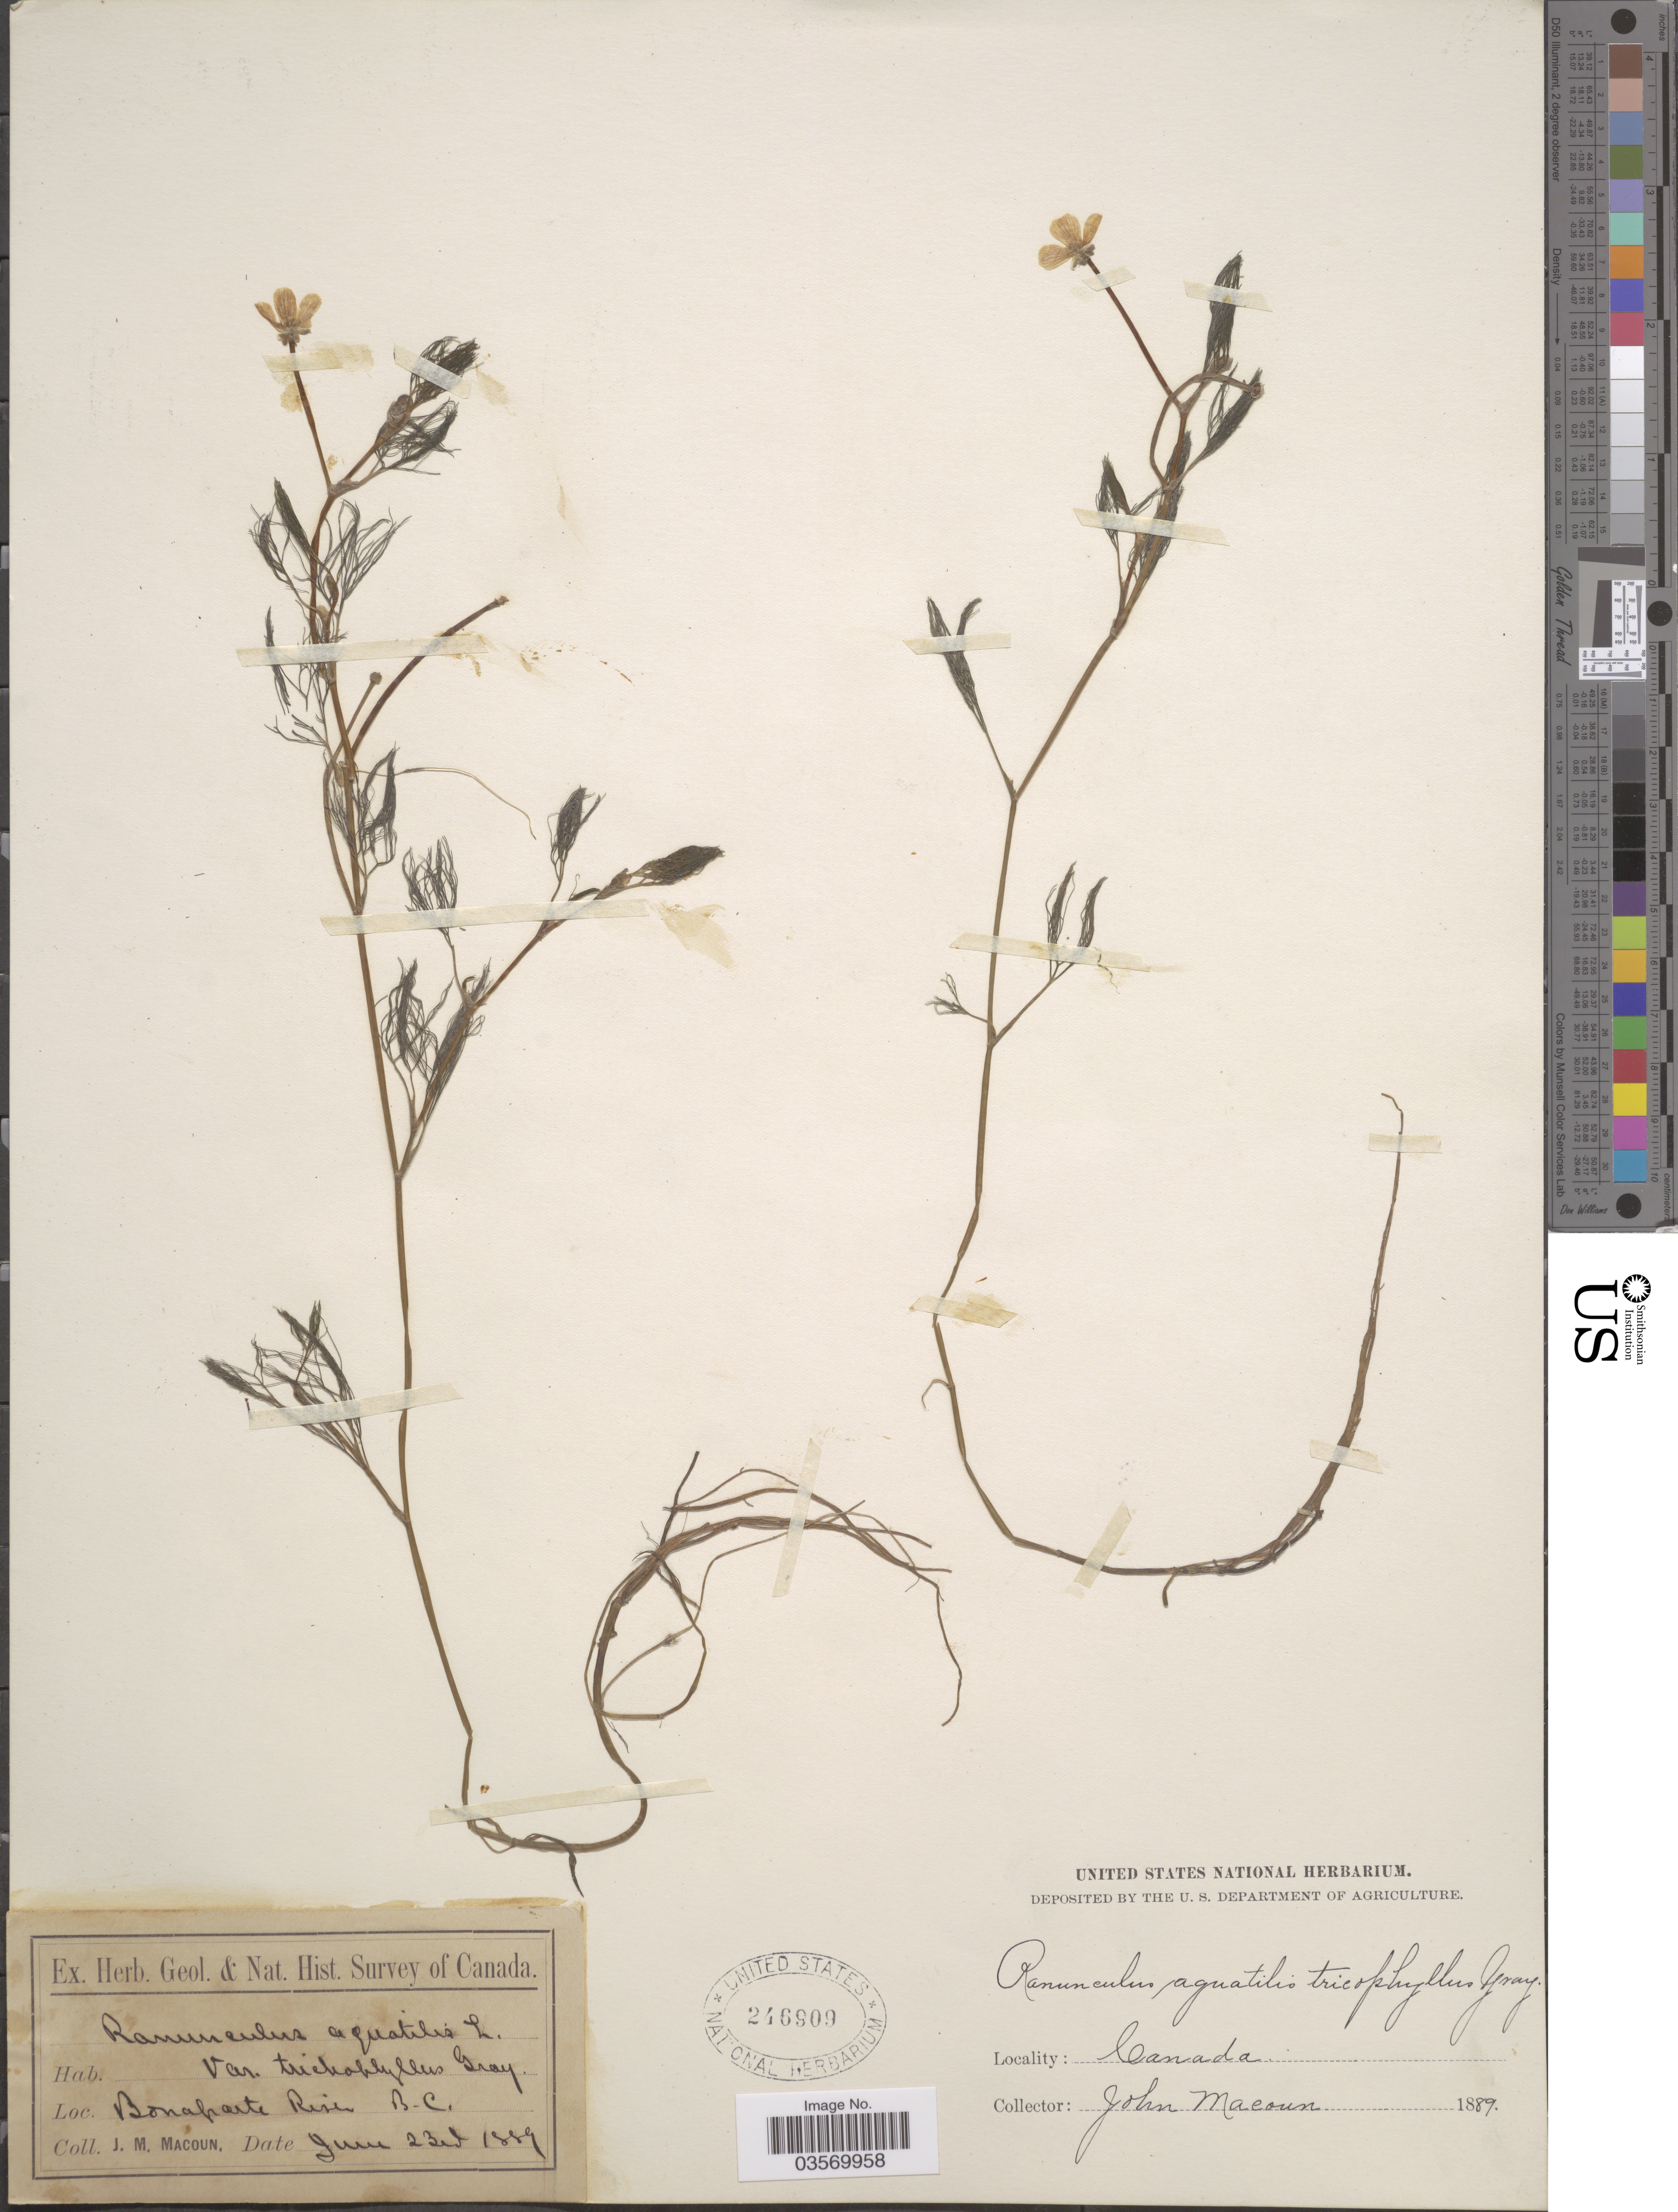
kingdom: Plantae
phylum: Tracheophyta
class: Magnoliopsida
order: Ranunculales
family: Ranunculaceae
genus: Ranunculus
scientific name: Ranunculus trichophyllus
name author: Chaix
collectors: J. Macoun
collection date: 1889-06-23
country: Canada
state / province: British Columbia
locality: Bonaparte River.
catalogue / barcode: US 246909